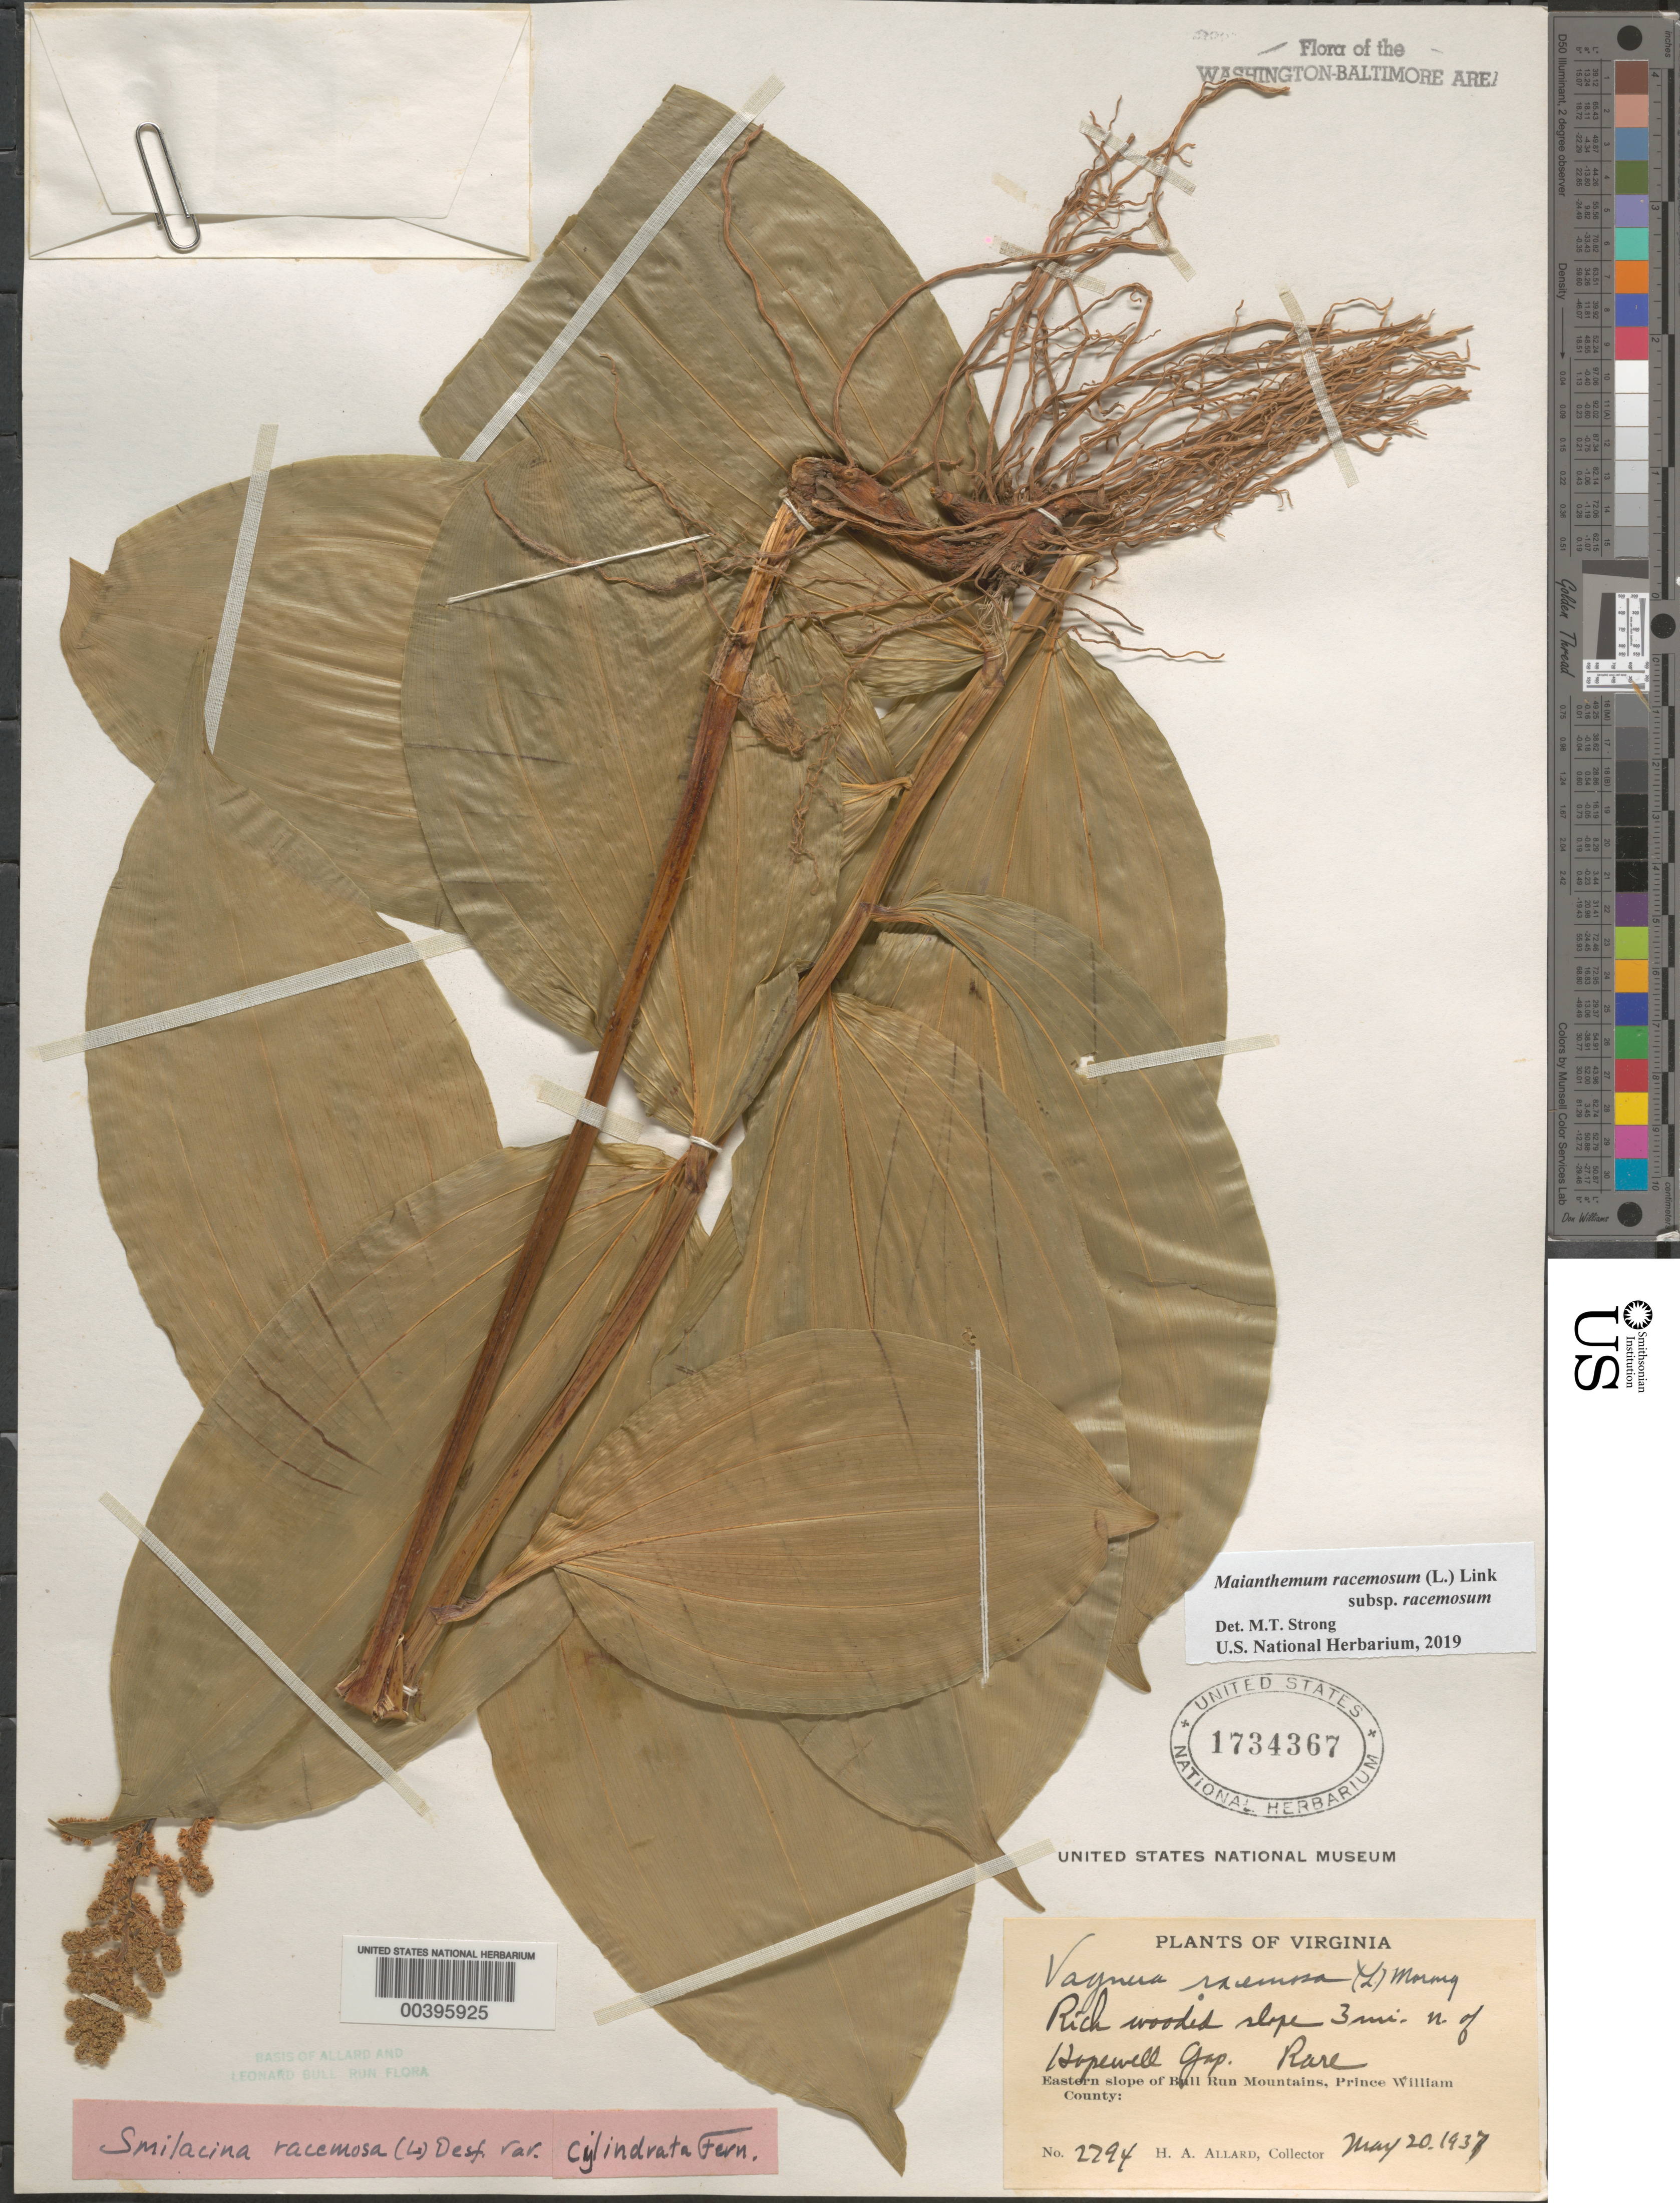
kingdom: Plantae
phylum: Tracheophyta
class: Liliopsida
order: Asparagales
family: Asparagaceae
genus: Maianthemum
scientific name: Maianthemum racemosum subsp. racemosum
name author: (L.) Link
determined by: Strong, Mark T., (BOT), Smithsonian Institution - National Museum of Natural History (UNITED STATES)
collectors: H. A. Allard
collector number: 2794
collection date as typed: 20 May 1937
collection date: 1937-05-20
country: United States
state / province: Virginia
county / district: Prince William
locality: North of Hopewell Gap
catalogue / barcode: US 1734367